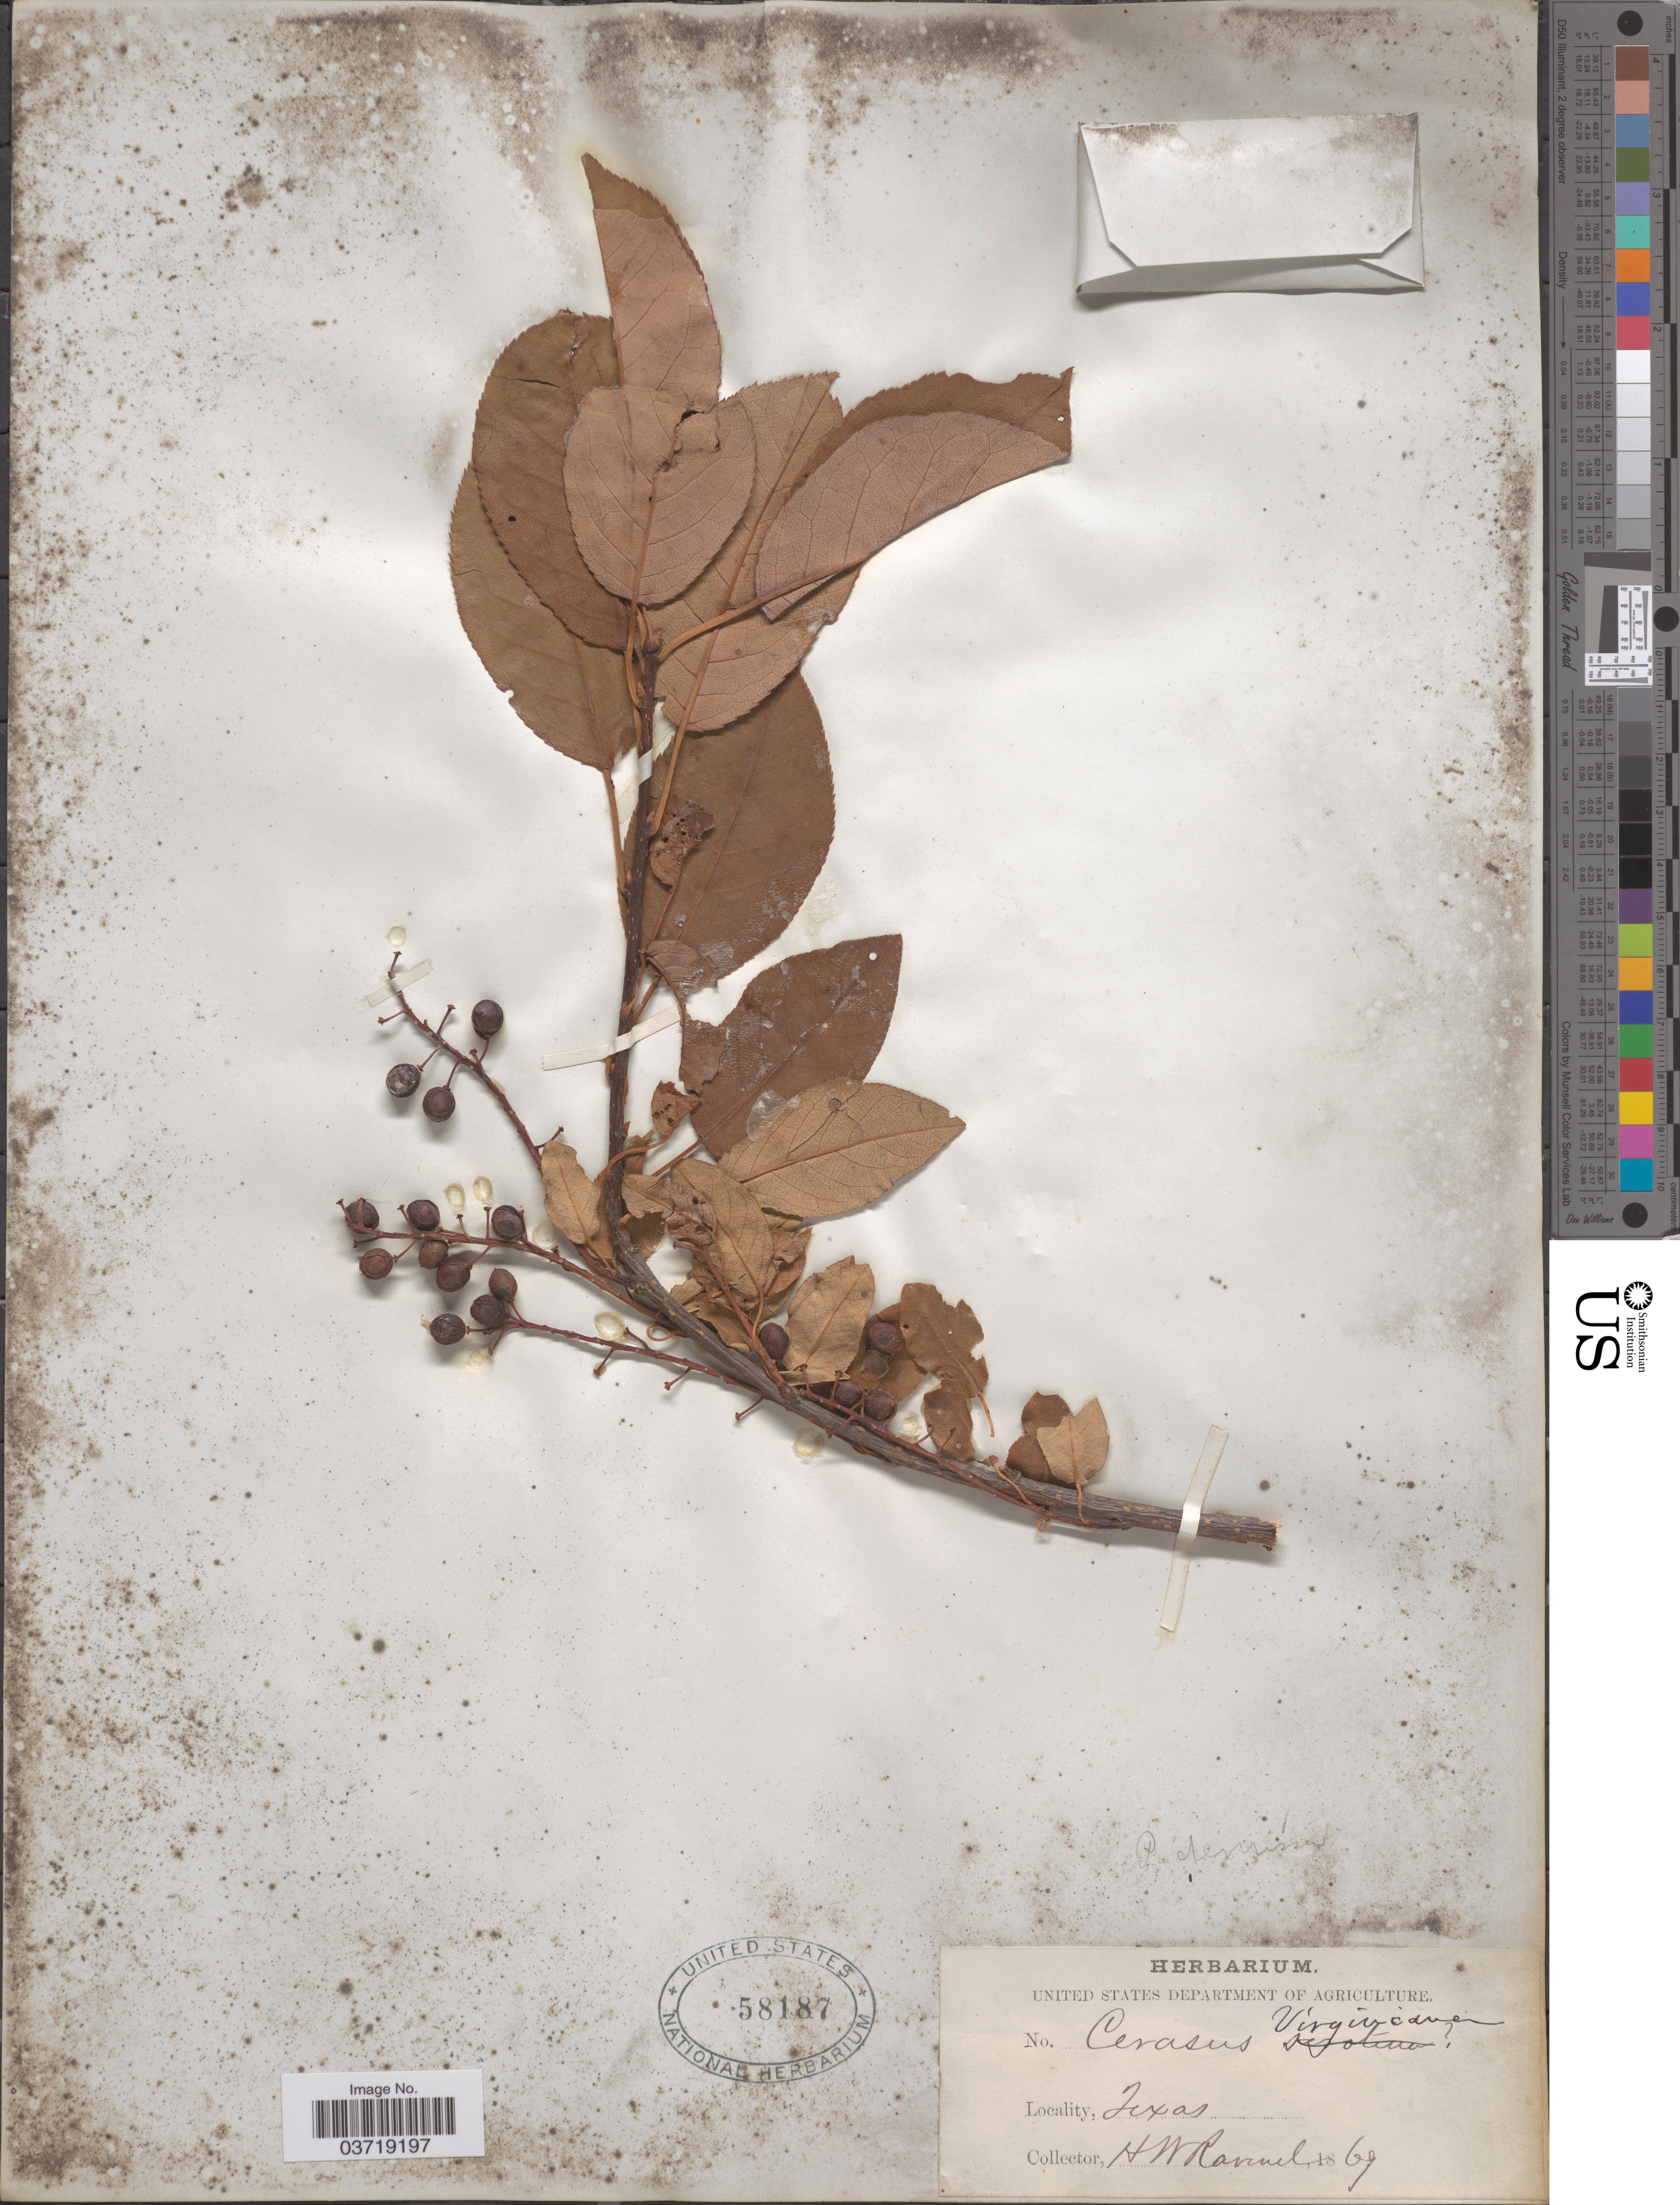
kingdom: Plantae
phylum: Tracheophyta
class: Magnoliopsida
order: Rosales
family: Rosaceae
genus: Prunus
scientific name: Prunus virginiana var. demissa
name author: (Nutt.) Torr.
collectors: H. Ravenel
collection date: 1869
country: United States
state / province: Texas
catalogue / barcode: US 58187